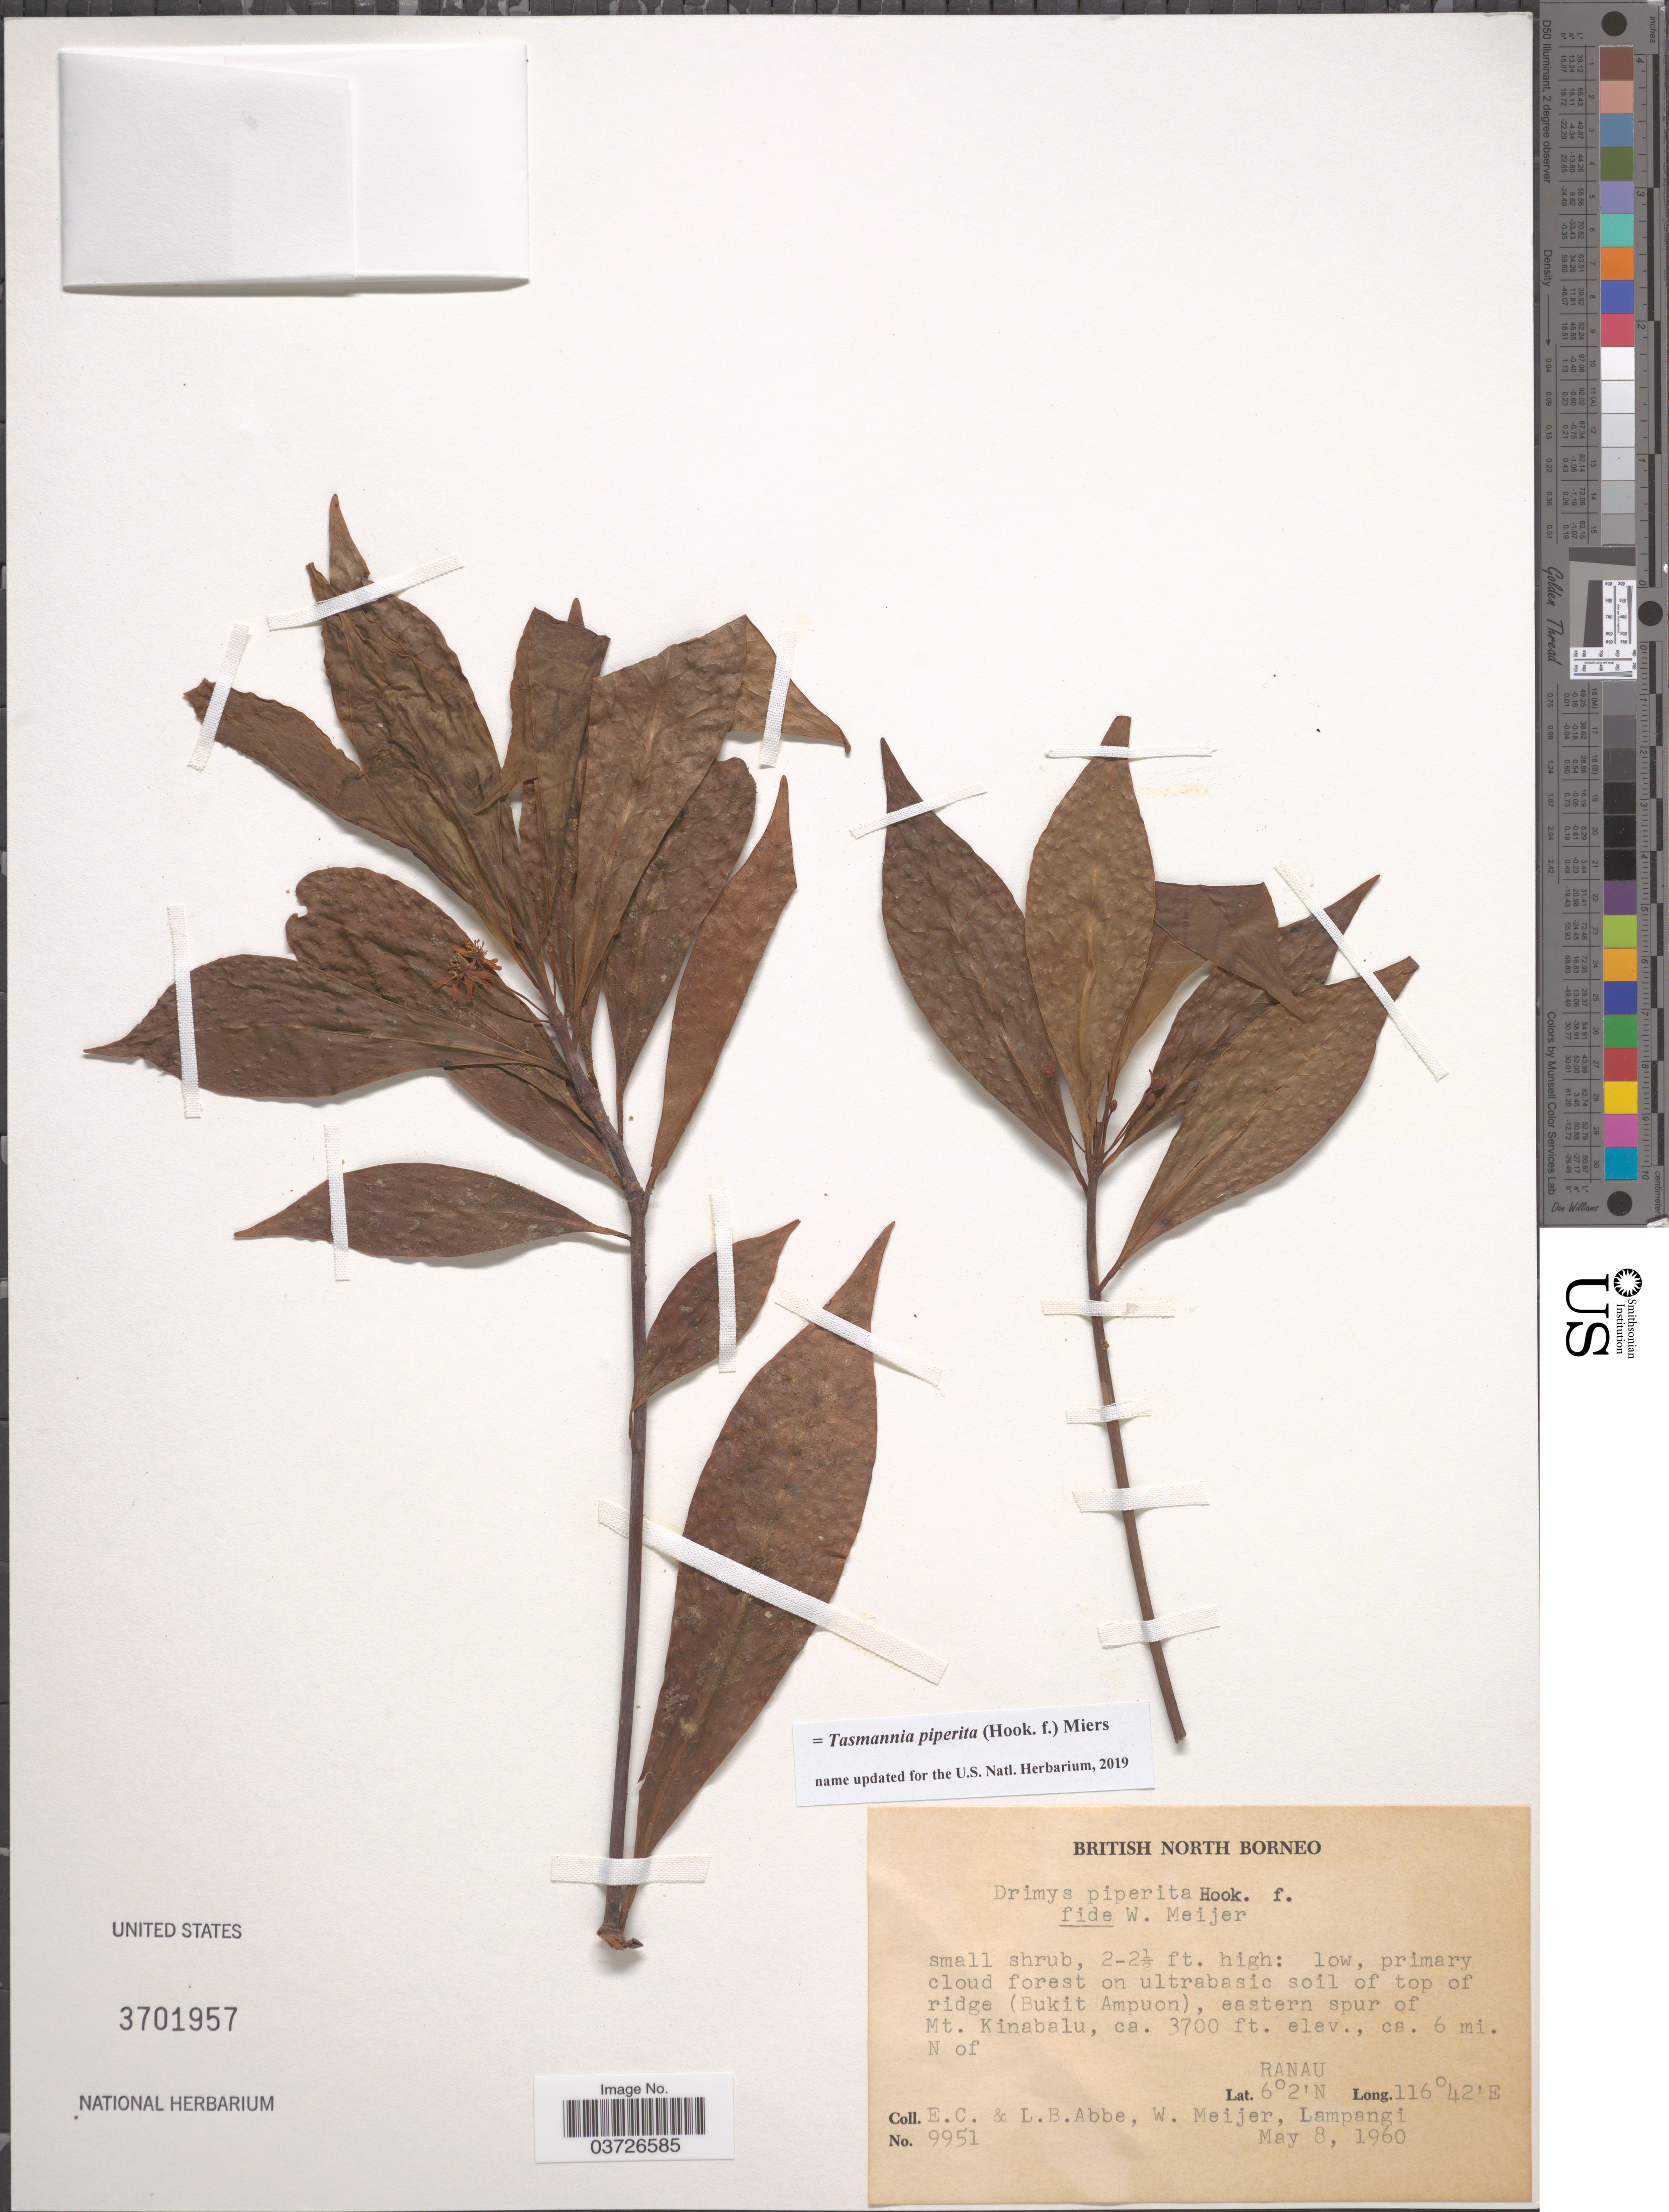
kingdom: Plantae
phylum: Tracheophyta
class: Magnoliopsida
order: Canellales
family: Winteraceae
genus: Tasmannia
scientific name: Tasmannia piperita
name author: (Hook. f.) Miers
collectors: E. C. Abbe, L. B. Abbe, W. Meijer & Lampangi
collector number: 9951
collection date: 1960-05-08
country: Malaysia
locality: British North Borneo. Low, primary cloud forest on ultrabasic soil of top of ridge (Bukit Ampuon), eastern spur of Mt. Kinabalu, ca. 6 mi. N of Ranau.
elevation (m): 1128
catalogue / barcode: US 3701957